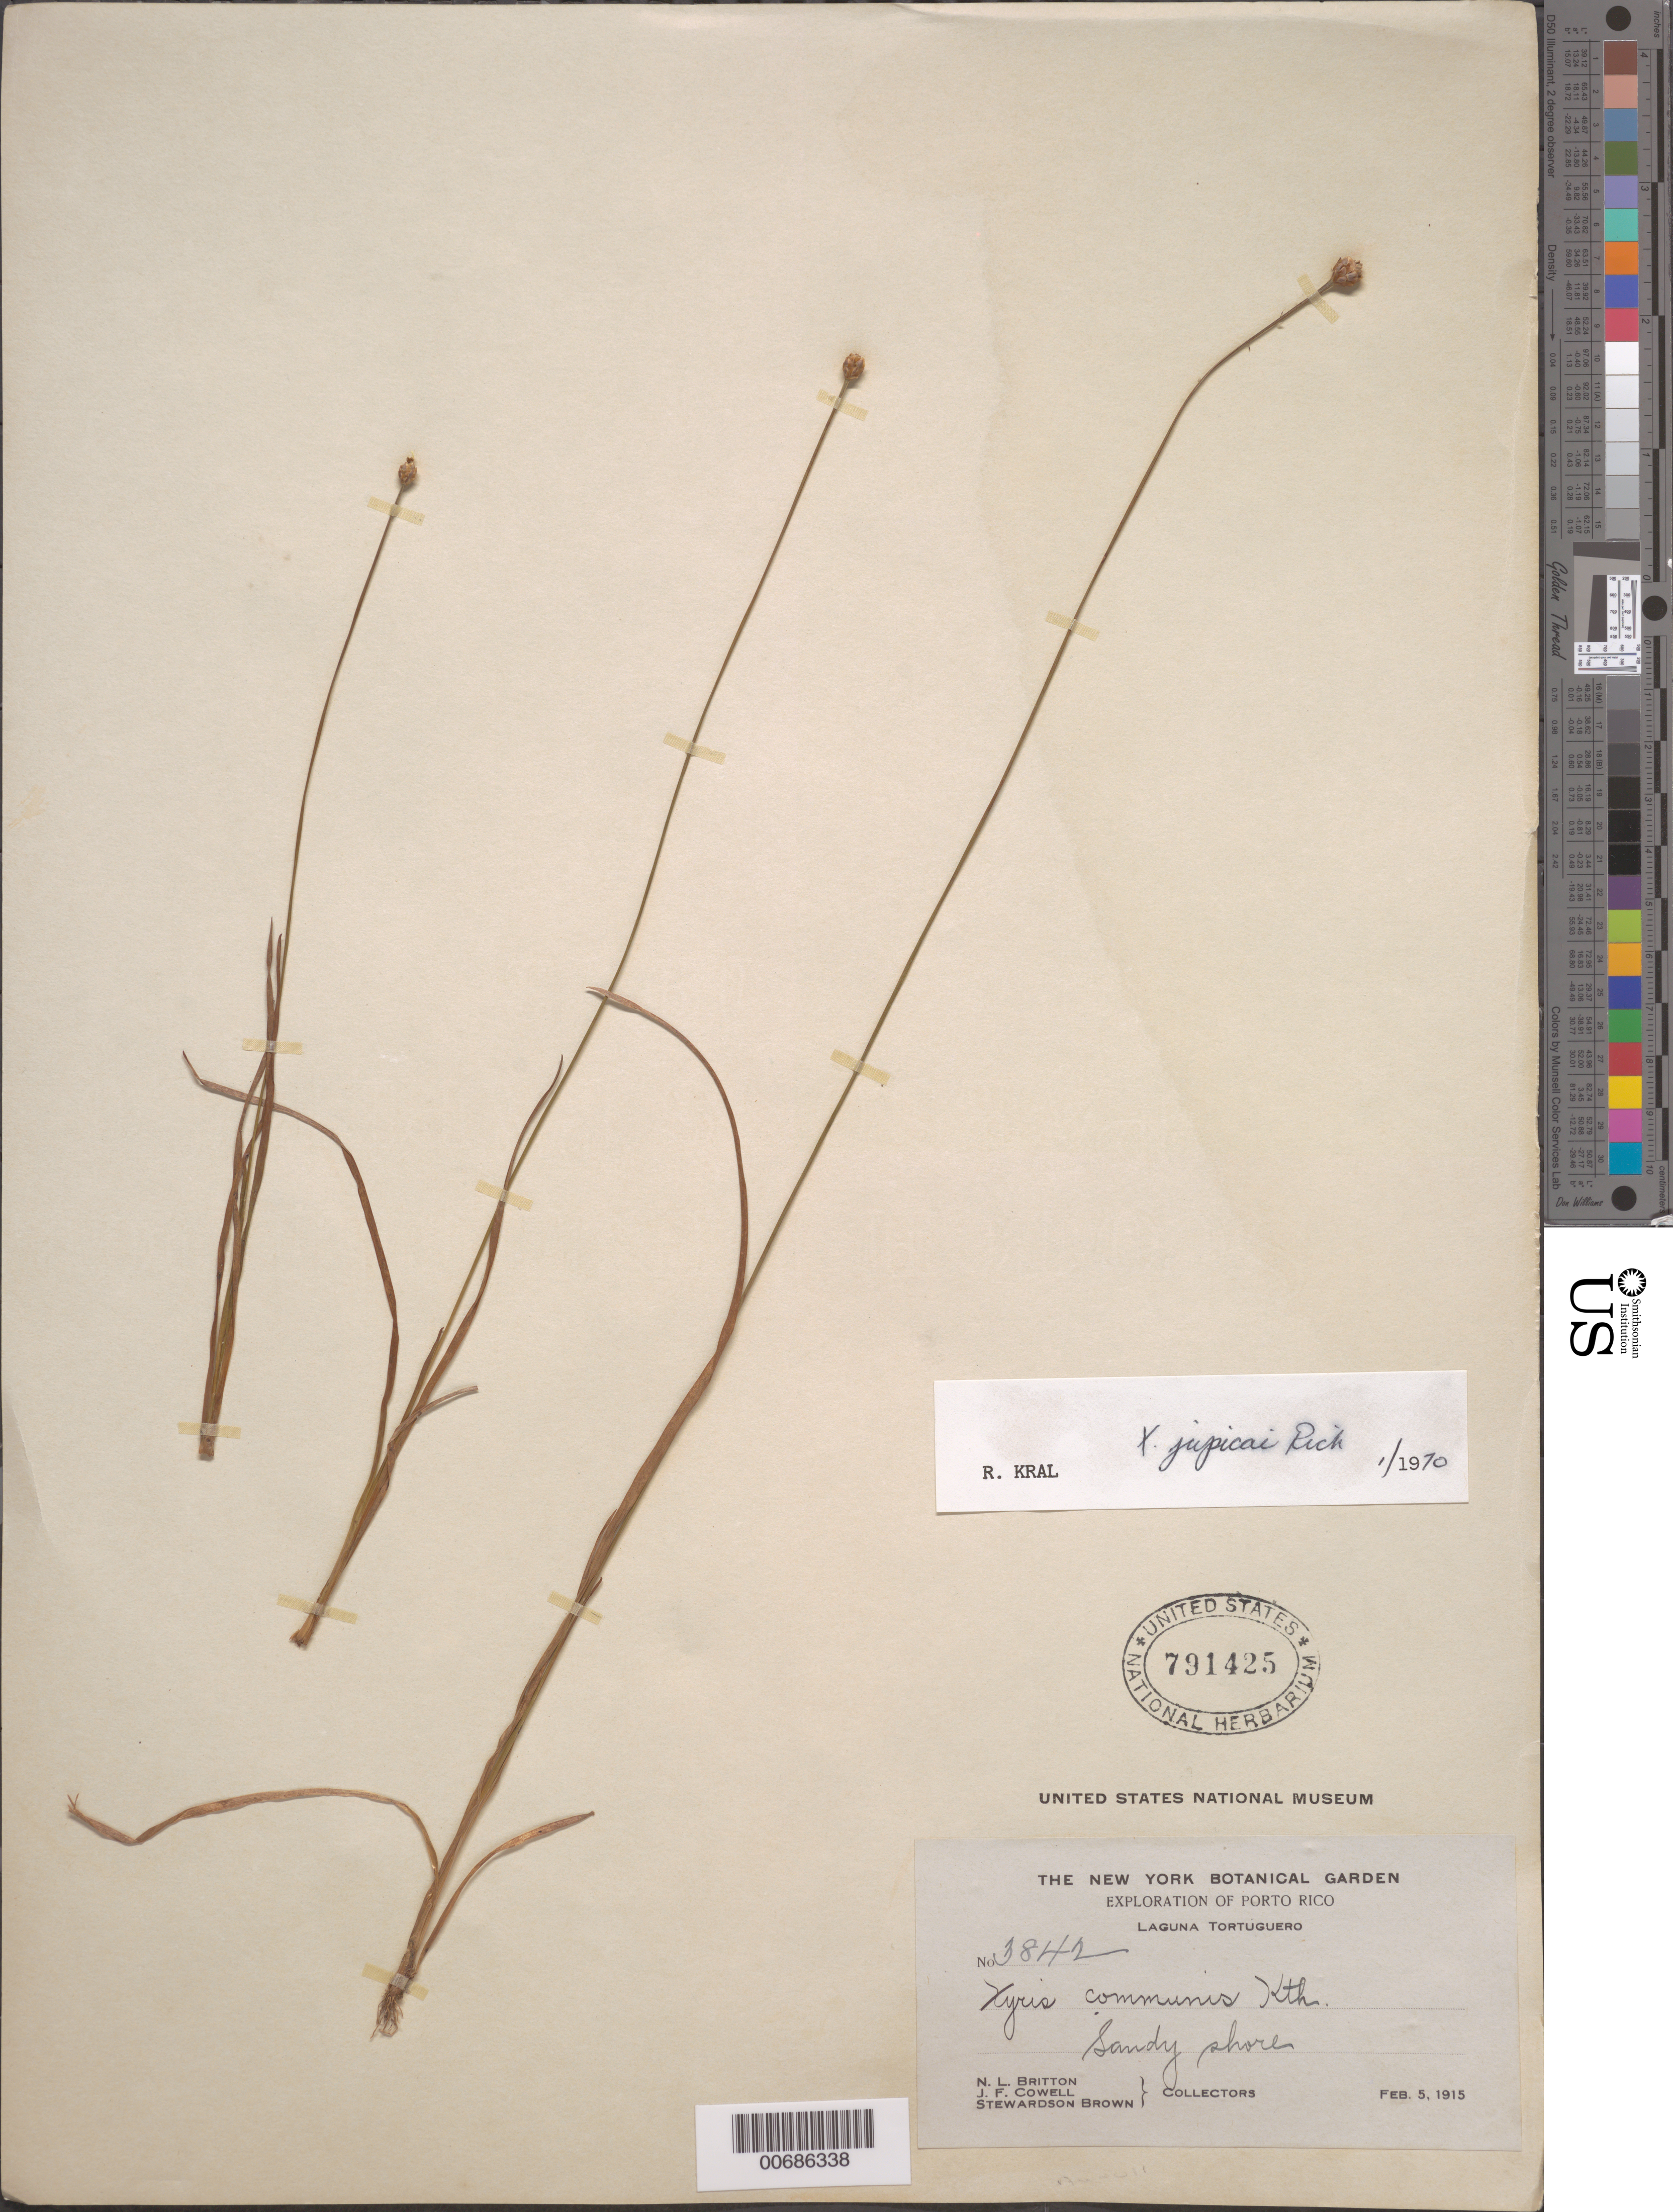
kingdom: Plantae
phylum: Tracheophyta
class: Liliopsida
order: Poales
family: Xyridaceae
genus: Xyris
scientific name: Xyris jupicai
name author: Rich.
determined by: Kral, Robert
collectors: N. Britton, J. F. Cowell & S. Brown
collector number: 3842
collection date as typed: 05 Feb 1915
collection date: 1915-02-05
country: Puerto Rico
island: Greater Antilles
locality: Laguna Tortuguero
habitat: Sandy shore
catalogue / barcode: US 791425